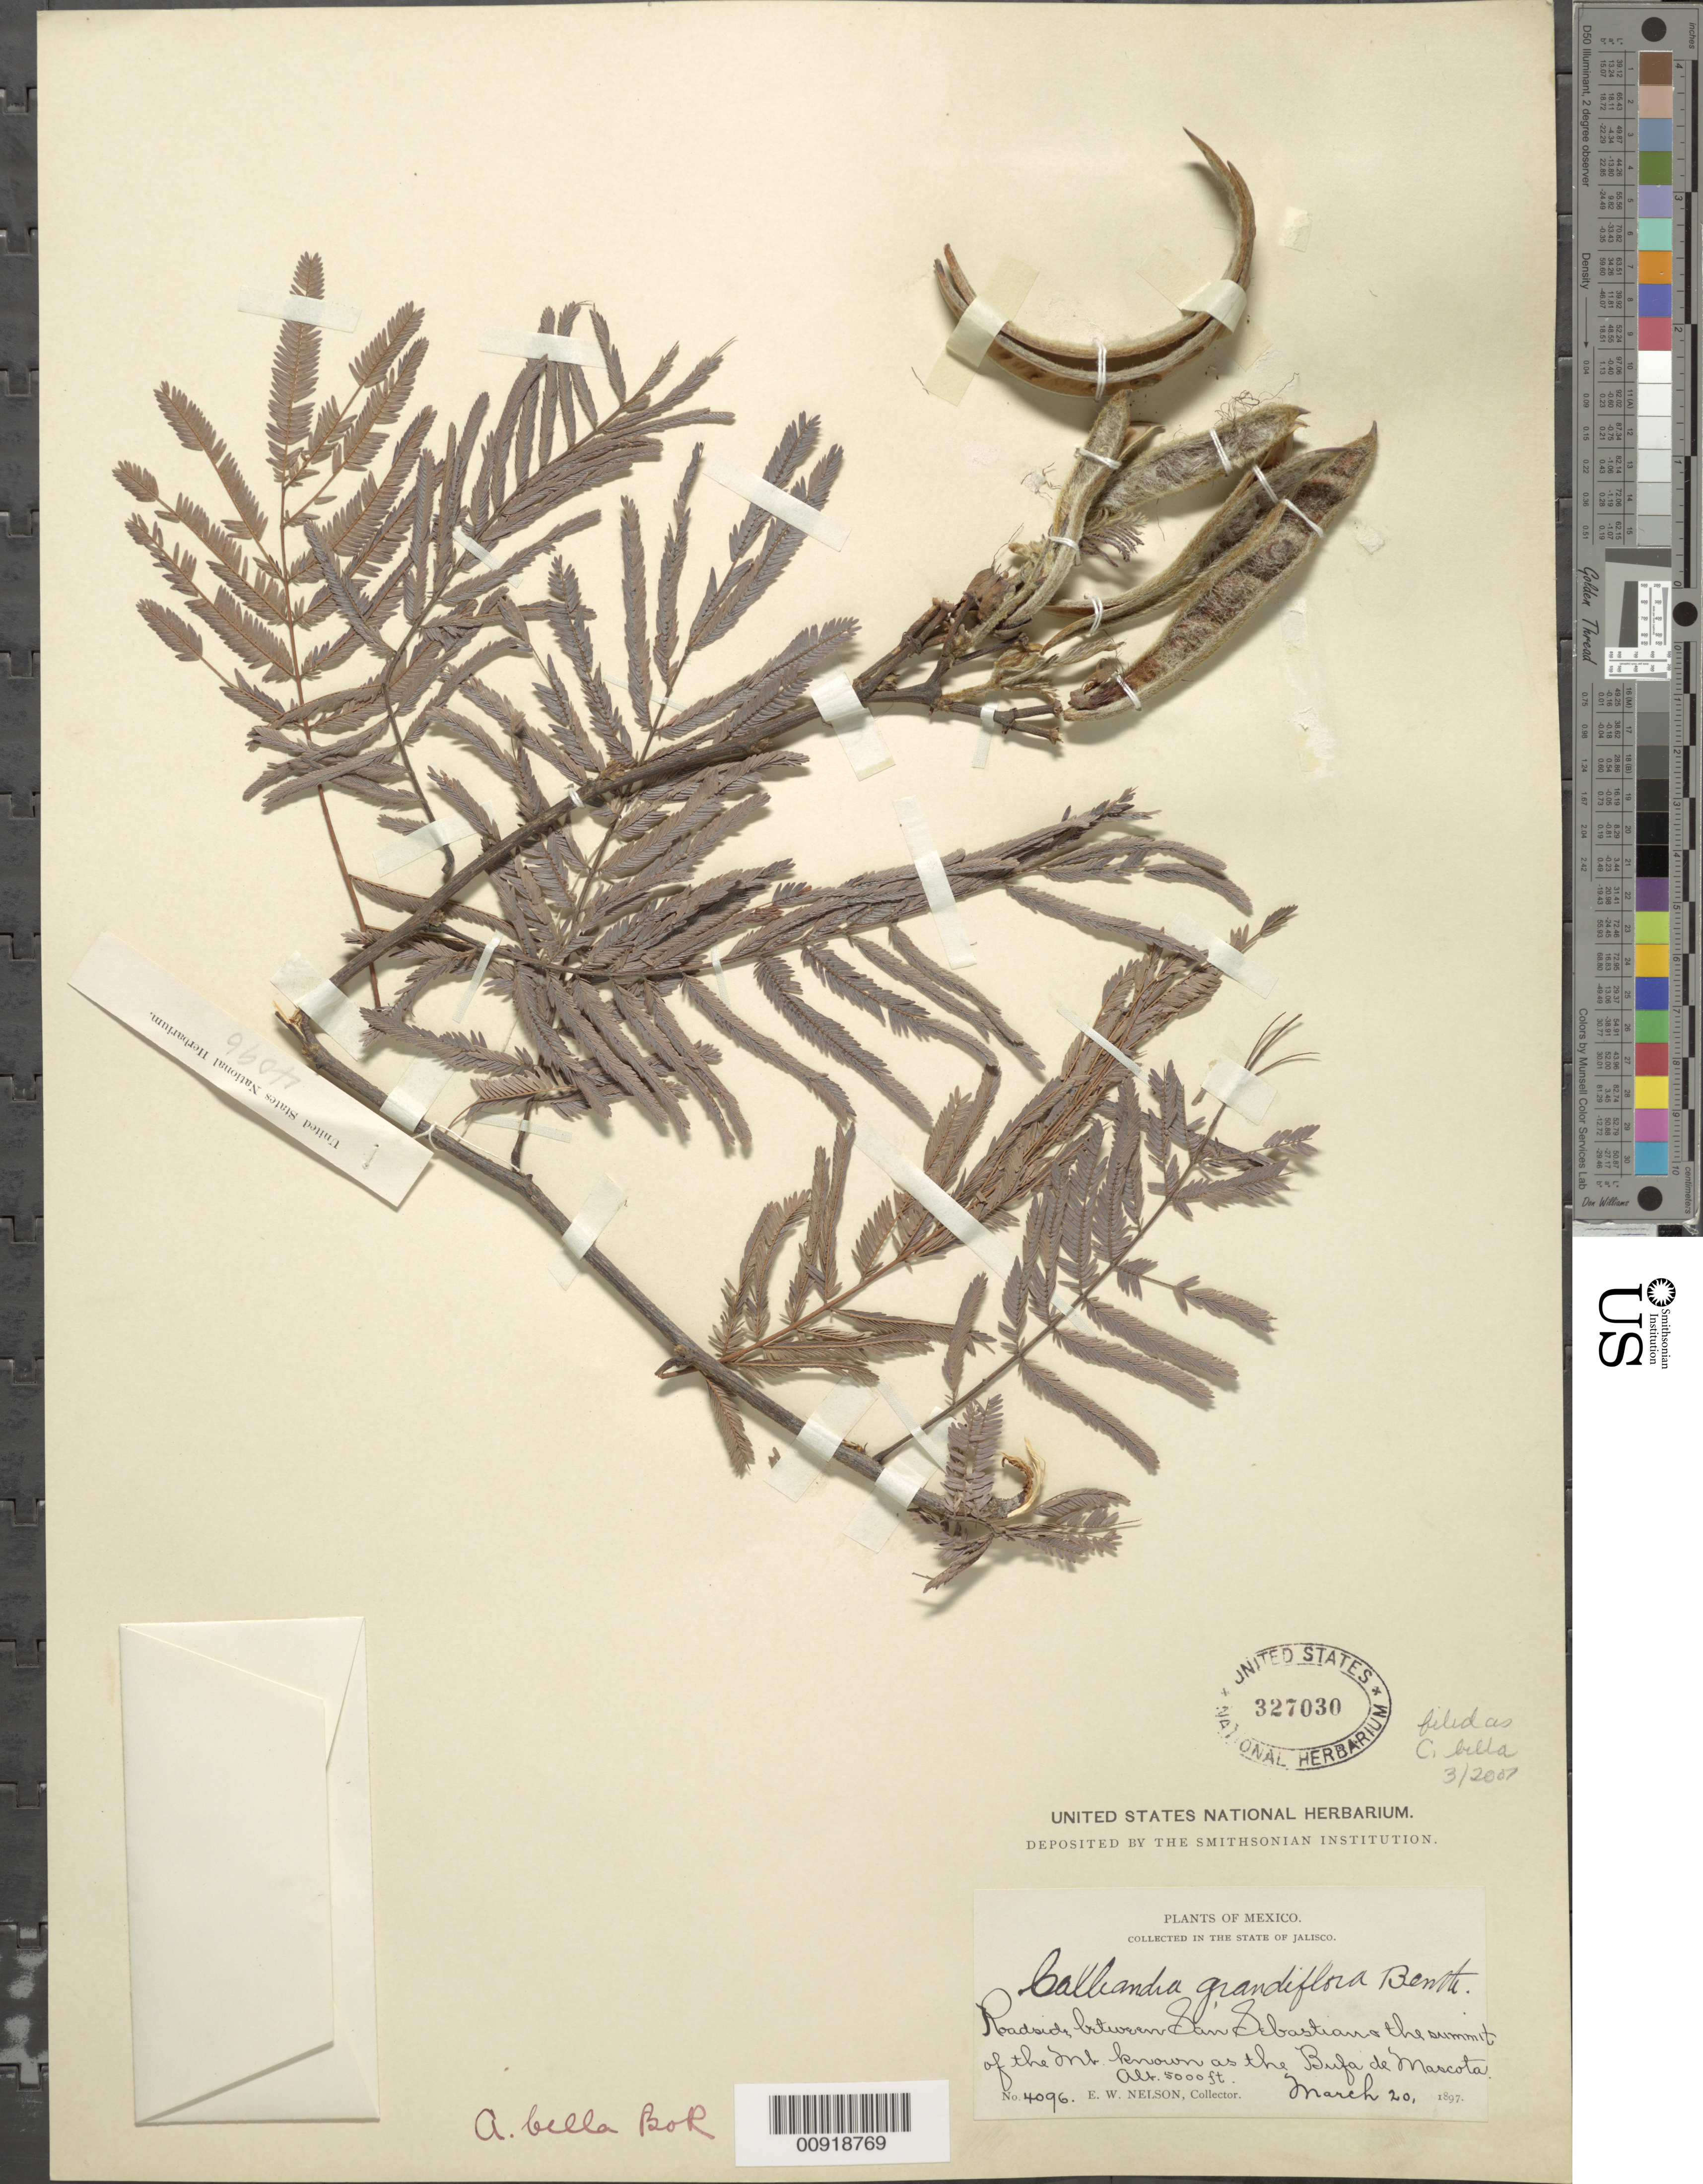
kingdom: Plantae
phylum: Tracheophyta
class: Magnoliopsida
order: Fabales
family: Fabaceae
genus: Calliandra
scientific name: Calliandra bella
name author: (Mart. ex Spreng.) Benth.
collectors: E. W. Nelson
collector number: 4096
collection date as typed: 20 Mar 1897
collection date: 1897-03-20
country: Mexico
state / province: Jalisco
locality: Roadside between San Sebastian & the summit of the Mt. known as the Bufa de Mascota.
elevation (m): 1524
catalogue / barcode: US 327030